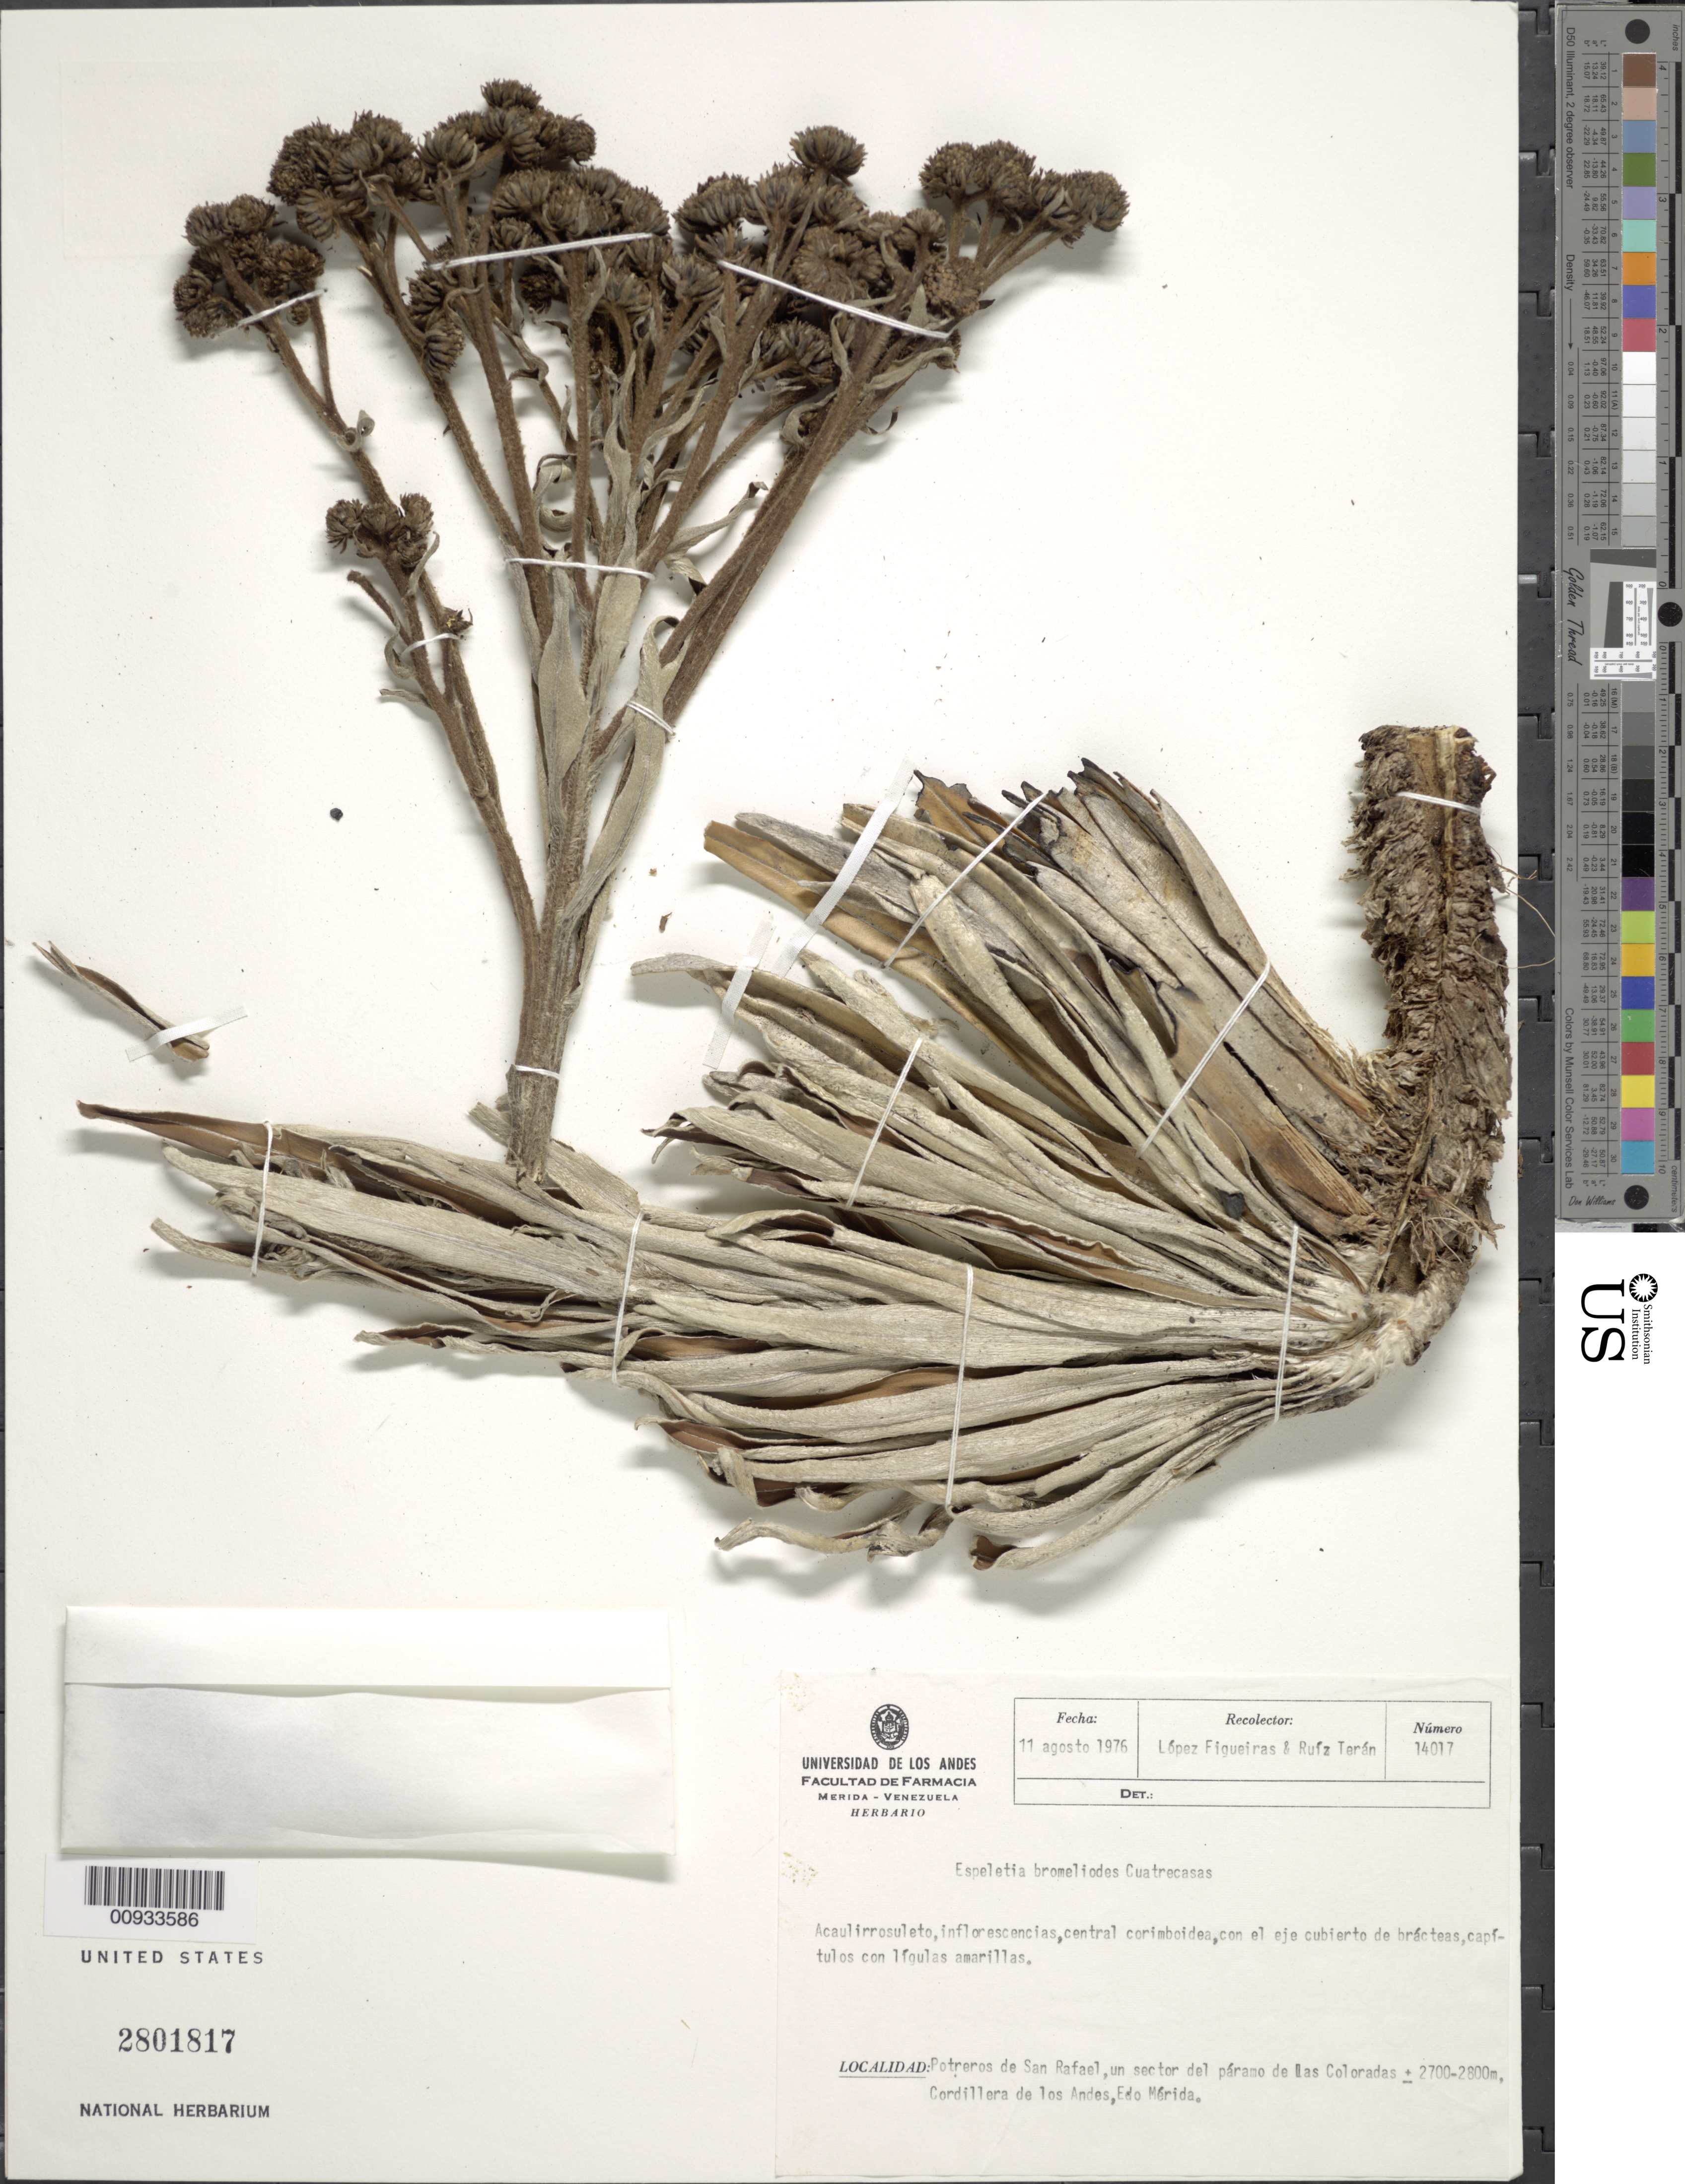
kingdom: Plantae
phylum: Tracheophyta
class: Magnoliopsida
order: Asterales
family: Asteraceae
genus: Ruilopezia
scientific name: Ruilopezia bromelioides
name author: (Cuatrec.) Cuatrec.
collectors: M. López Figueiras & L. E. Ruíz-Terán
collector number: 14017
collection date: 1976-08-11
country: Venezuela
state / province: Mérida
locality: Potreros de San Rafael,un sector del páramo de Las Coloradas, Cordillera de los Andes.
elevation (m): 2700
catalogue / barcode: US 2801817